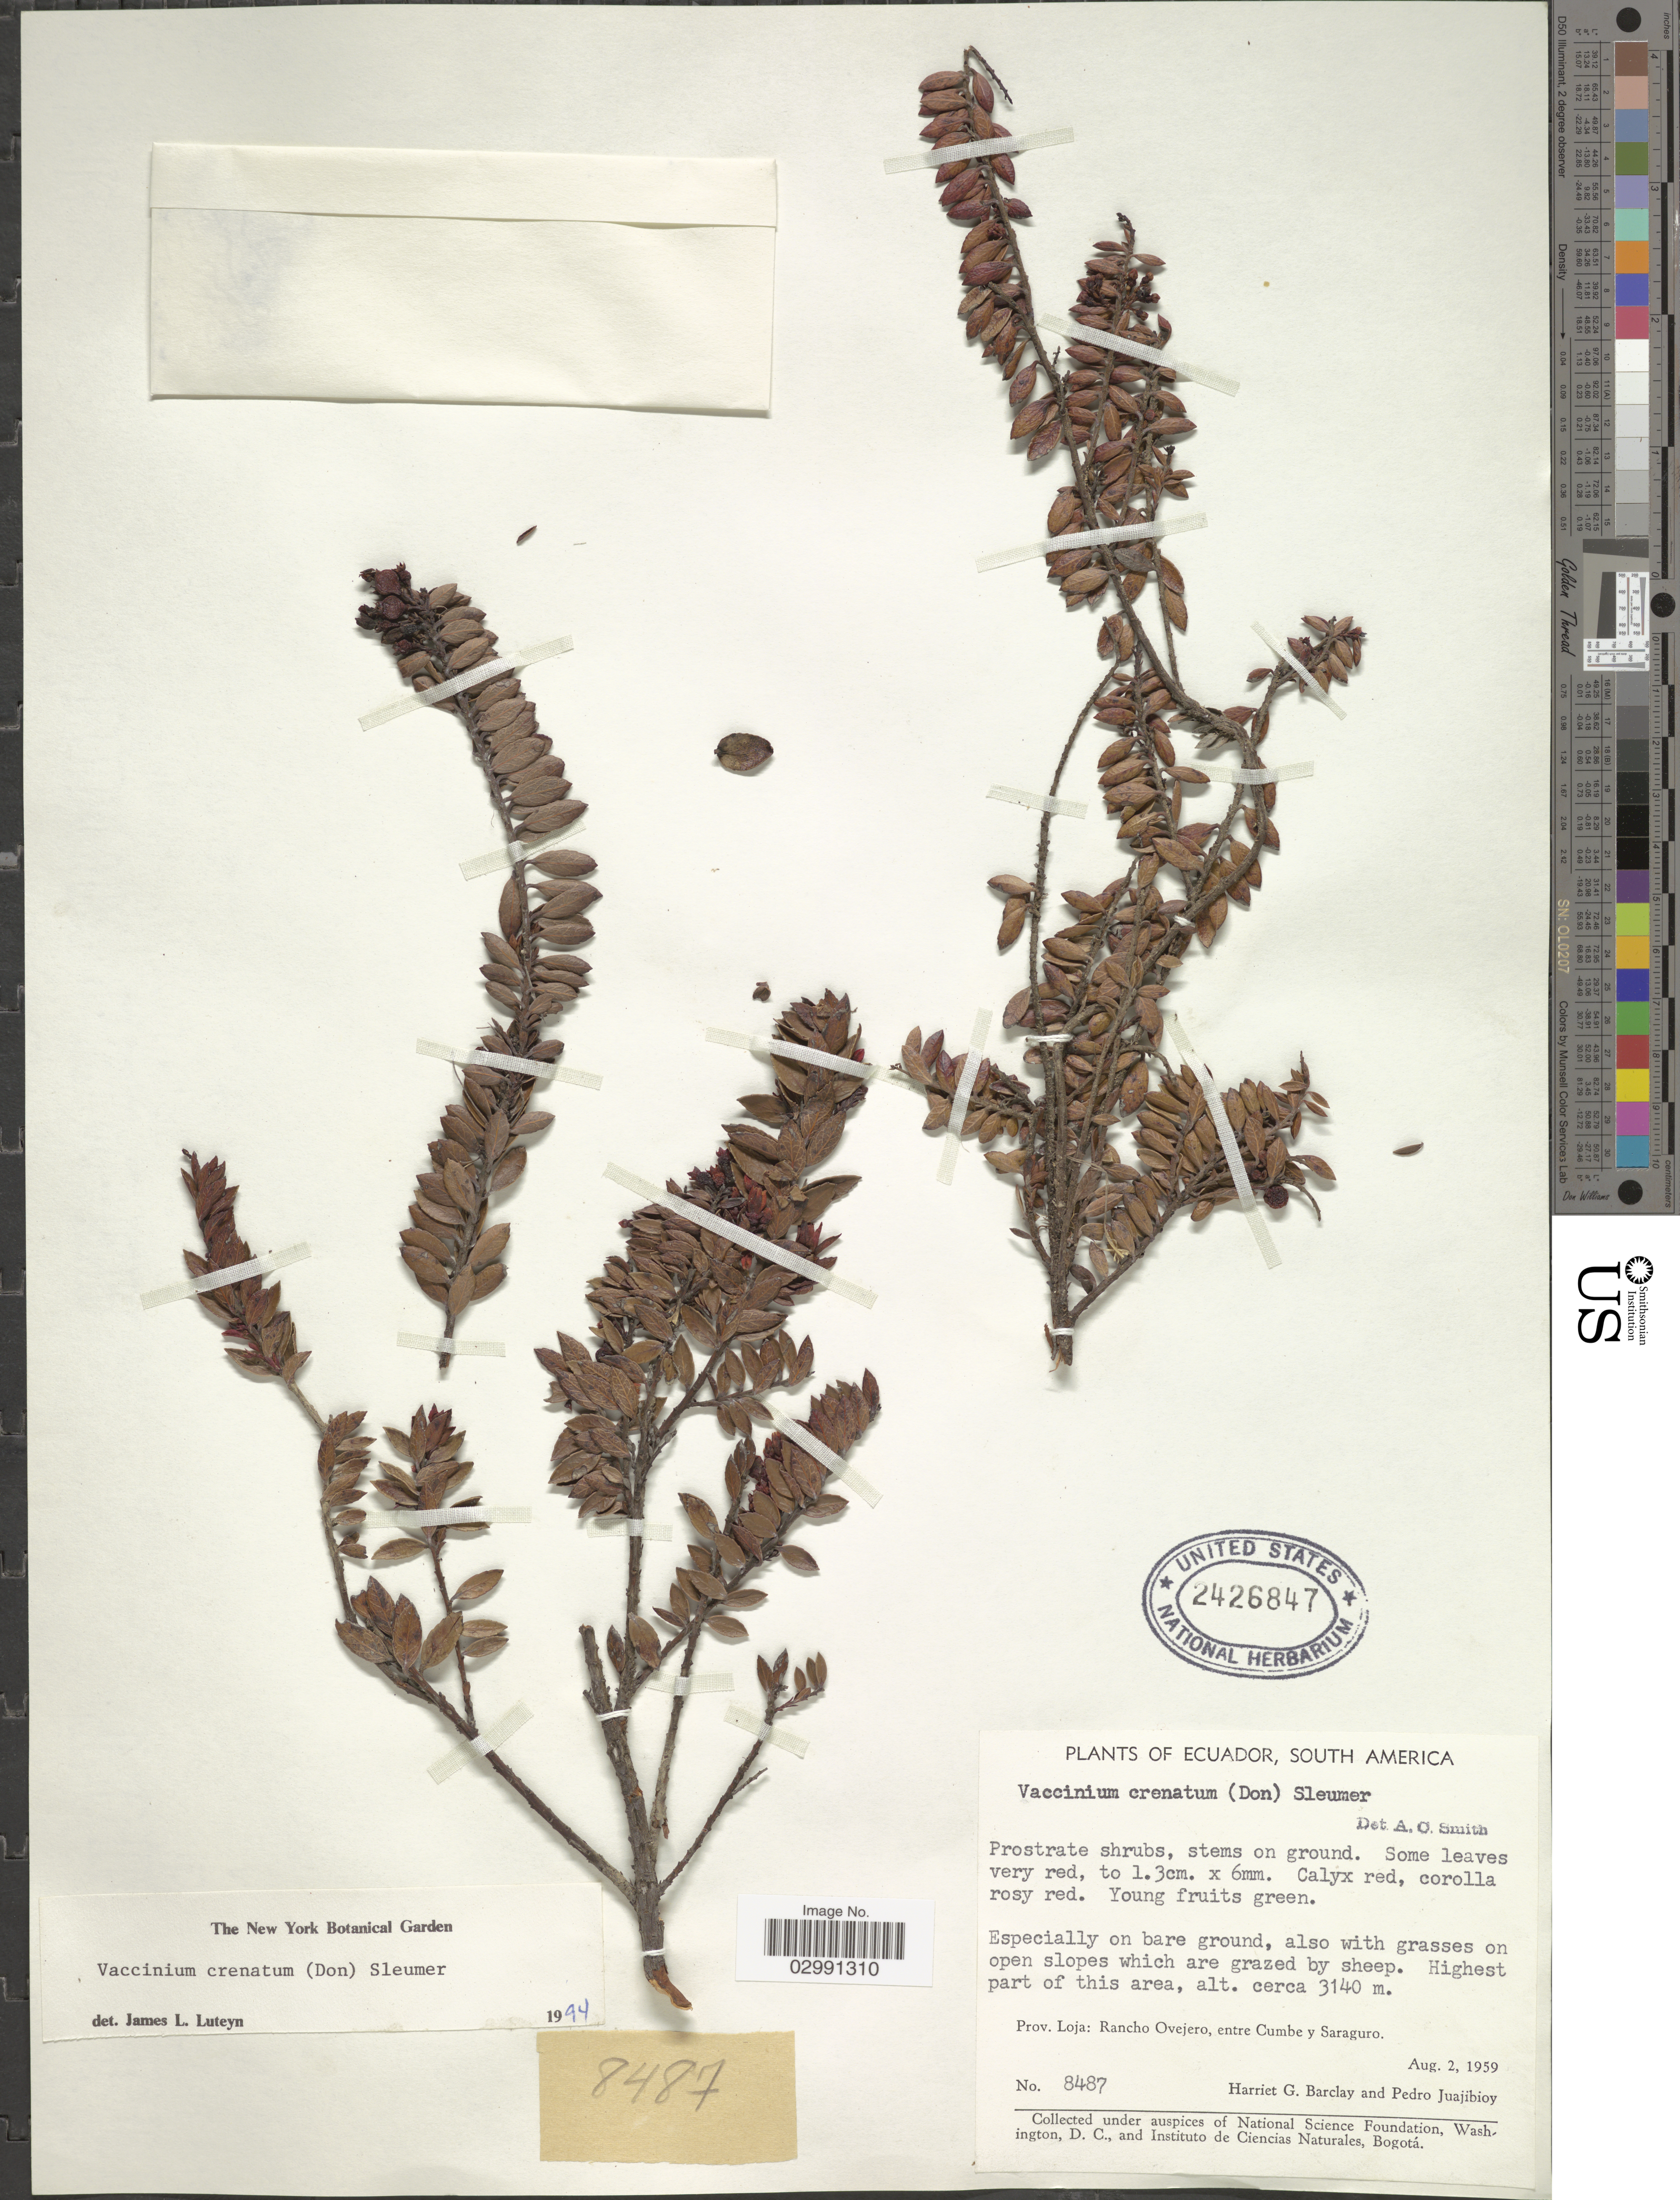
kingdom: Plantae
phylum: Tracheophyta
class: Magnoliopsida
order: Ericales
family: Ericaceae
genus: Vaccinium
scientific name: Vaccinium crenatum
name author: (G. Don) Sleumer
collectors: H. G. Barclay & P. Juajibioy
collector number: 8487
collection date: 1959-08-02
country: Ecuador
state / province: Loja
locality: South America. Especially on bare ground. Highest part of this area. Prov. Loja: Rancho Ovejero, entre Cumbe y Saraguro.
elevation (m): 3140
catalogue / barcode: US 2426847